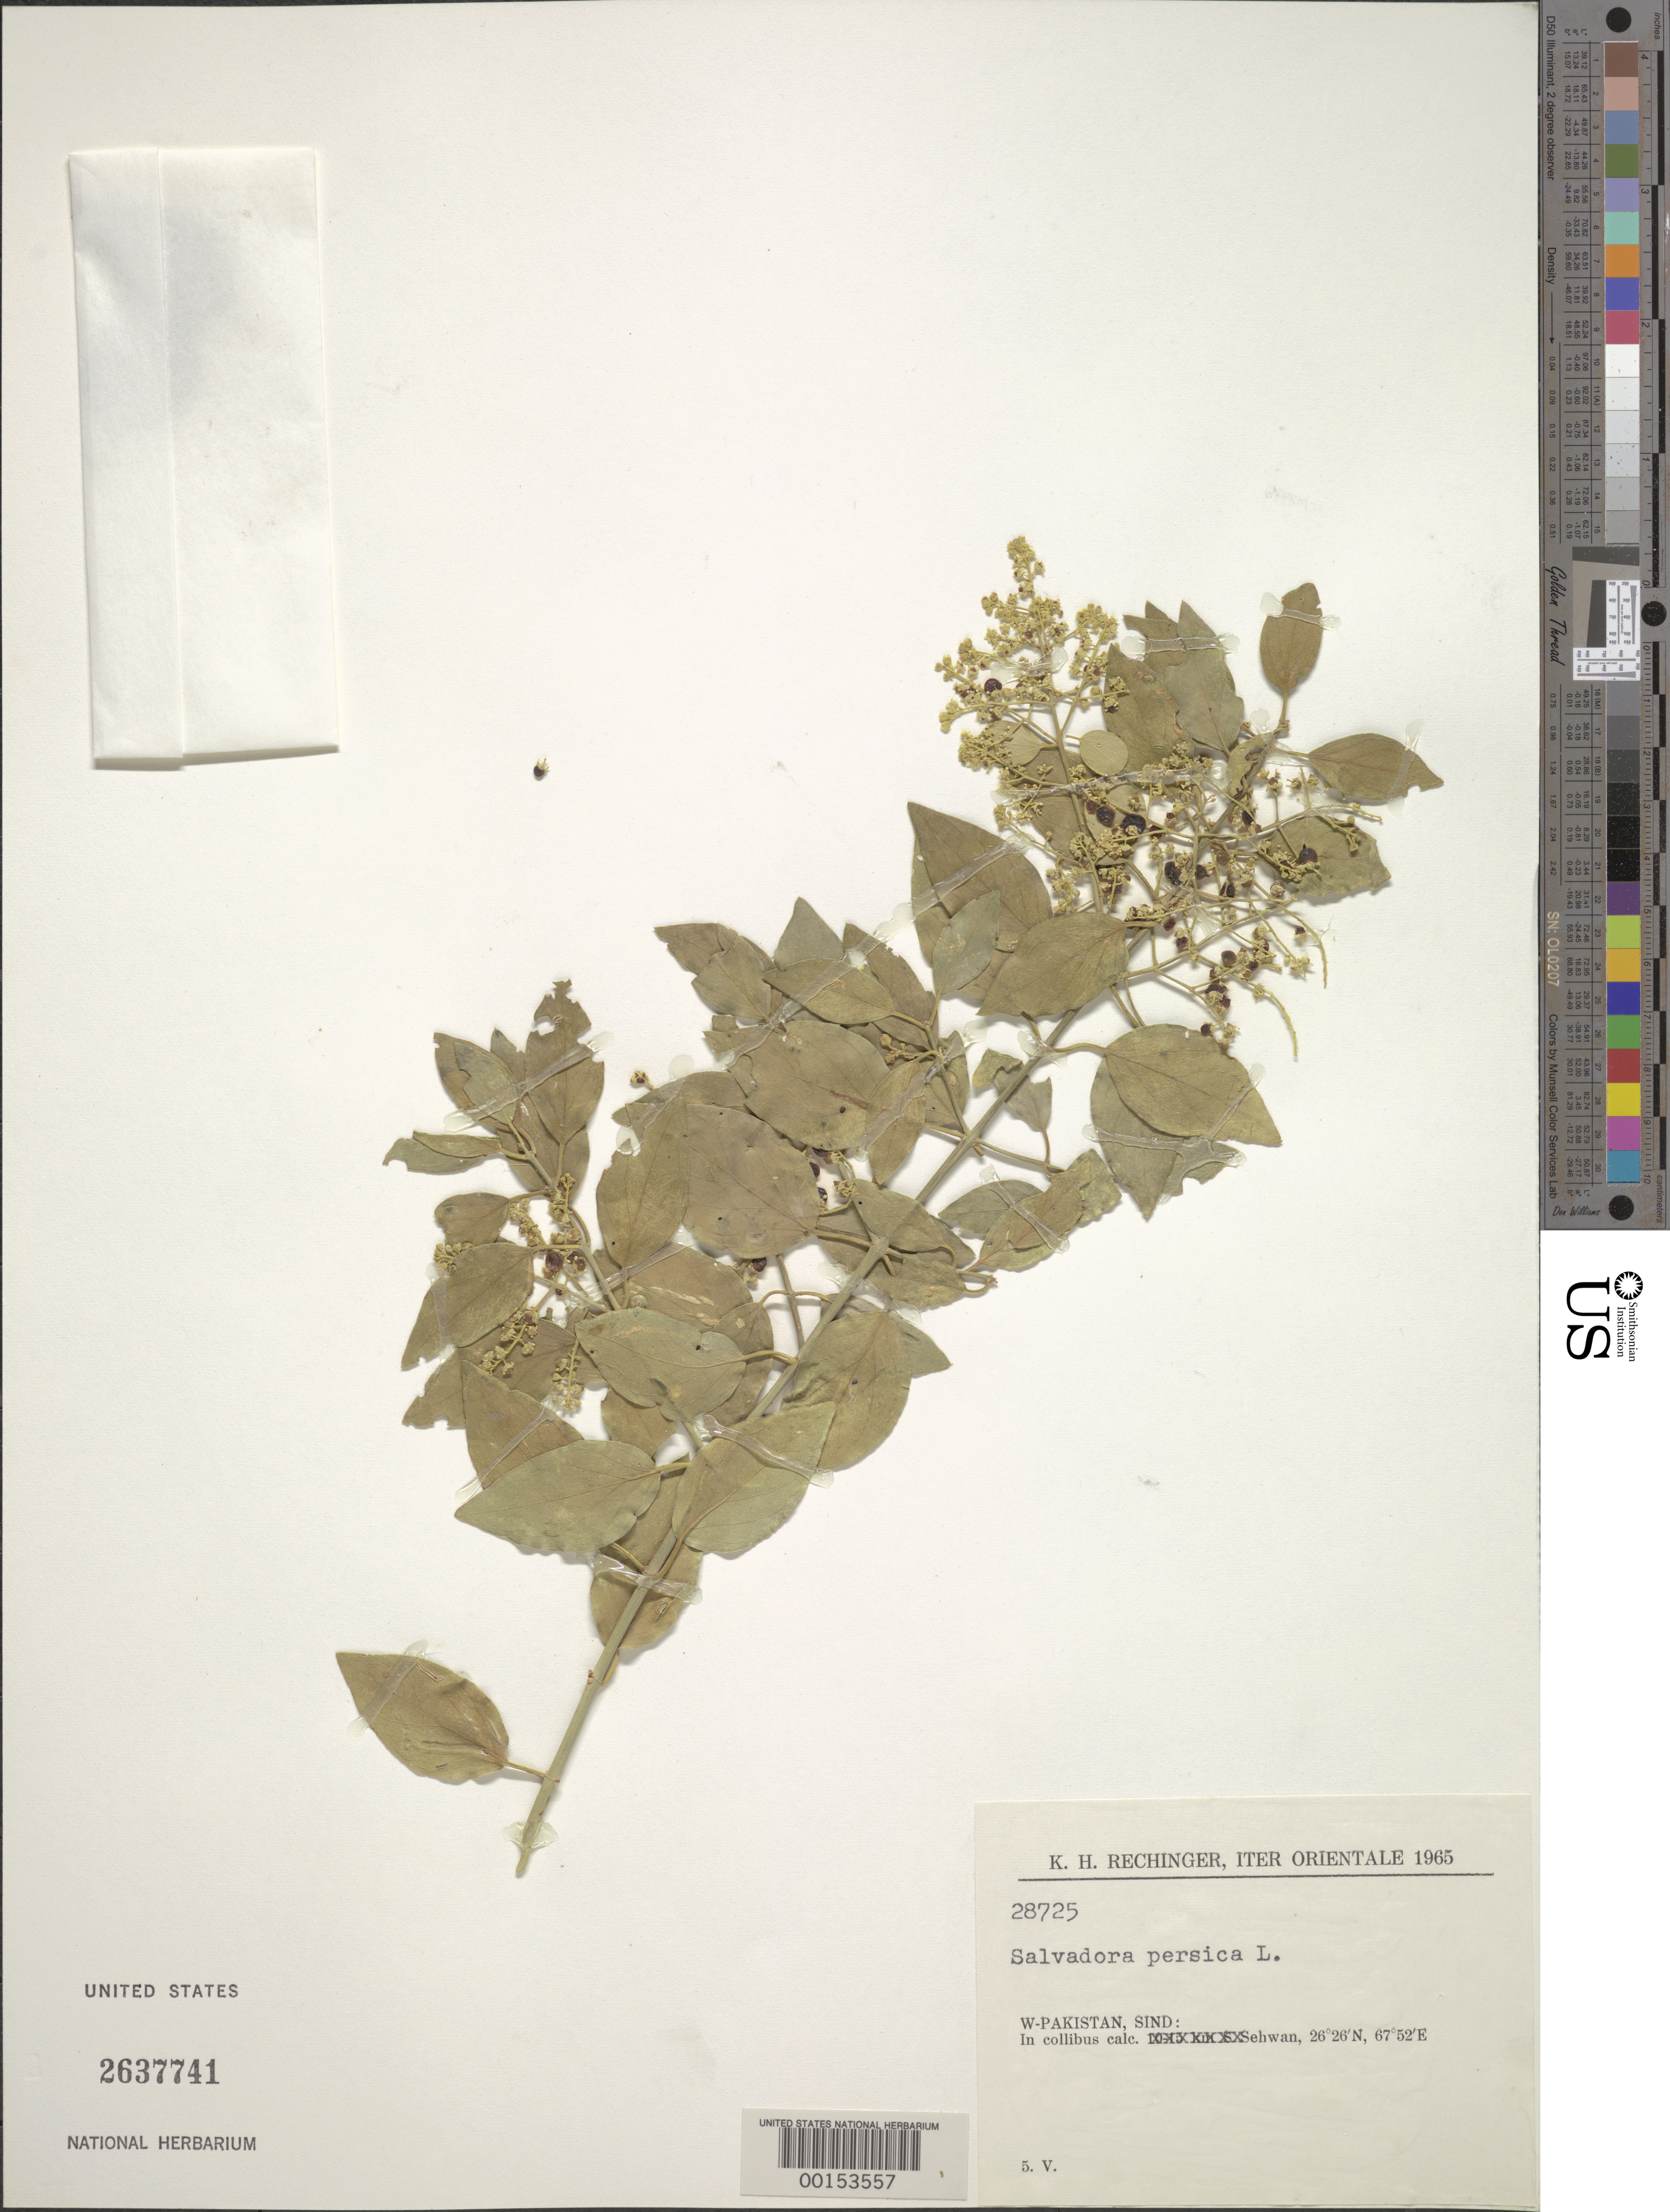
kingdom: Plantae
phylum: Tracheophyta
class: Magnoliopsida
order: Brassicales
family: Salvadoraceae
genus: Salvadora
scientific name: Salvadora persica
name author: L.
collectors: K. H. Rechinger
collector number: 28725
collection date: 1965-05-05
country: Pakistan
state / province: Sindh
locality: W-Pakistan, Sind: In collibus calc. Sehwan.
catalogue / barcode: US 2637741